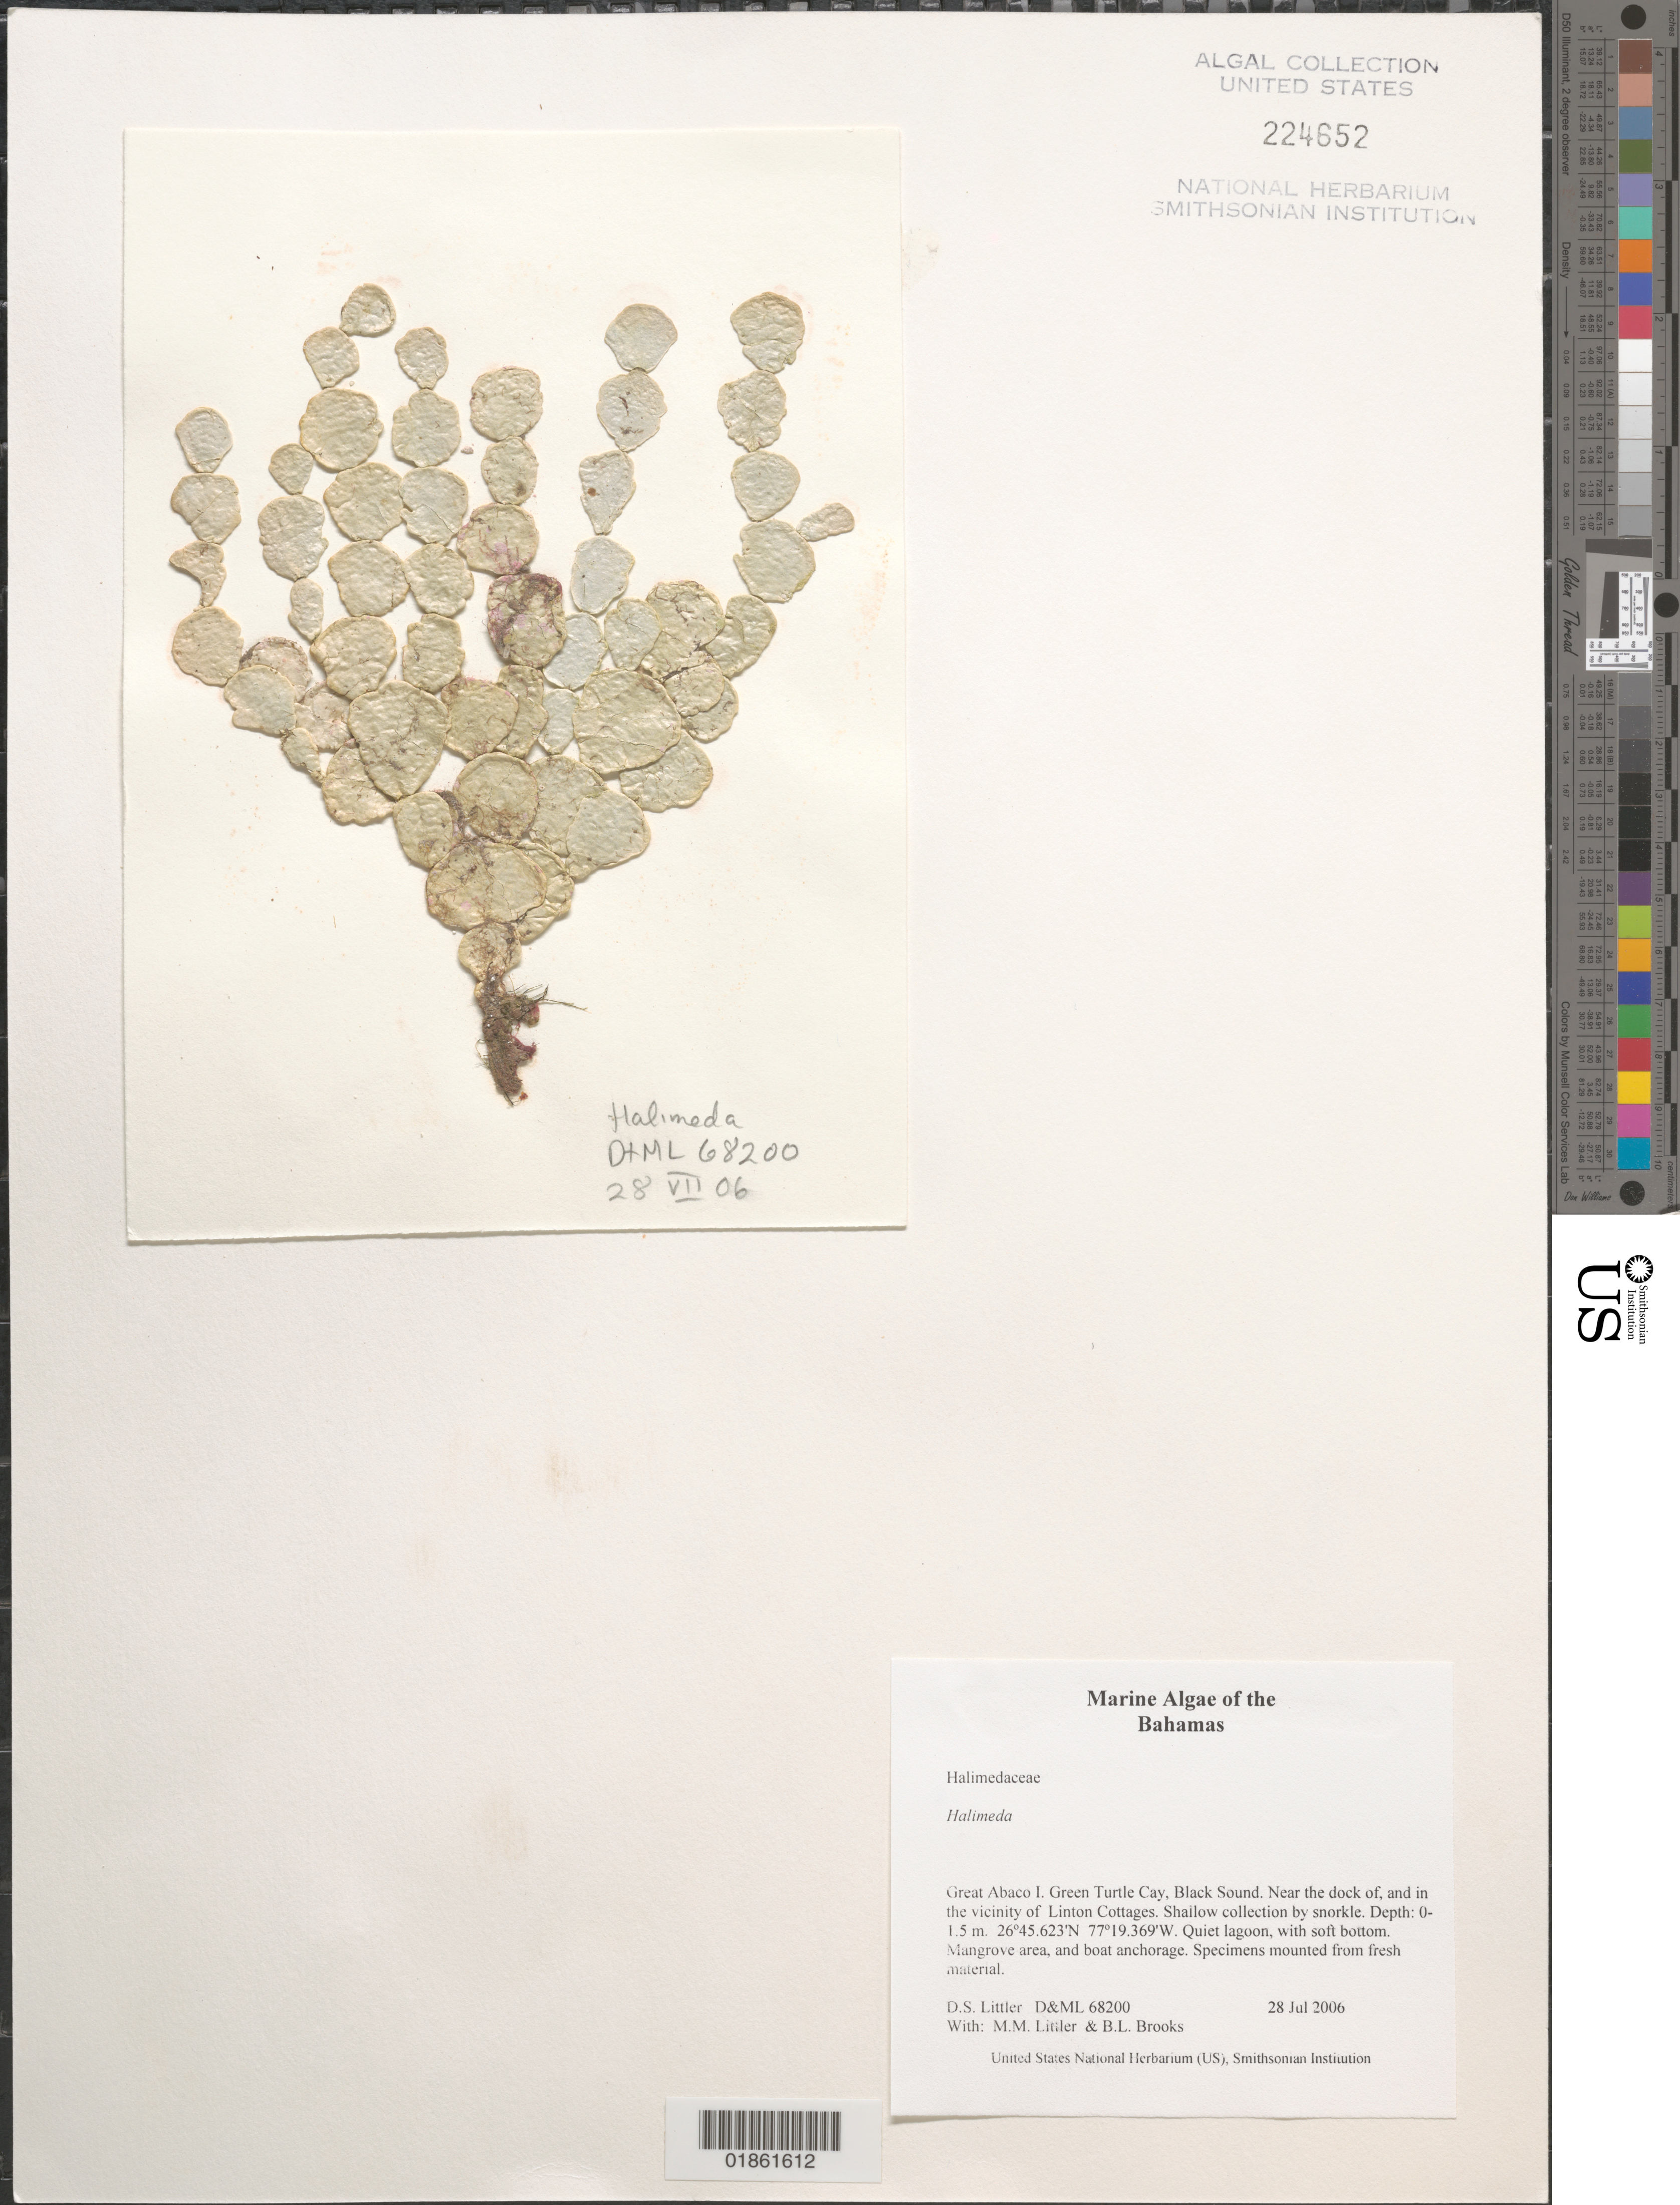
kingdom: Plantae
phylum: Chlorophyta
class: Ulvophyceae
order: Bryopsidales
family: Halimedaceae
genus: Halimeda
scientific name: Halimeda tuna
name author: (J. Ellis & Sol.) J.V.Lamouroux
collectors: M. M. Littler, D. S. Littler & B. Brooks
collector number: D&ML 68200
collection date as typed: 28 Jul 2006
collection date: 2006-07-28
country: Bahamas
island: Green Turtle Cay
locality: Black Sound around the dock off Linton Cottages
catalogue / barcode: US 224652